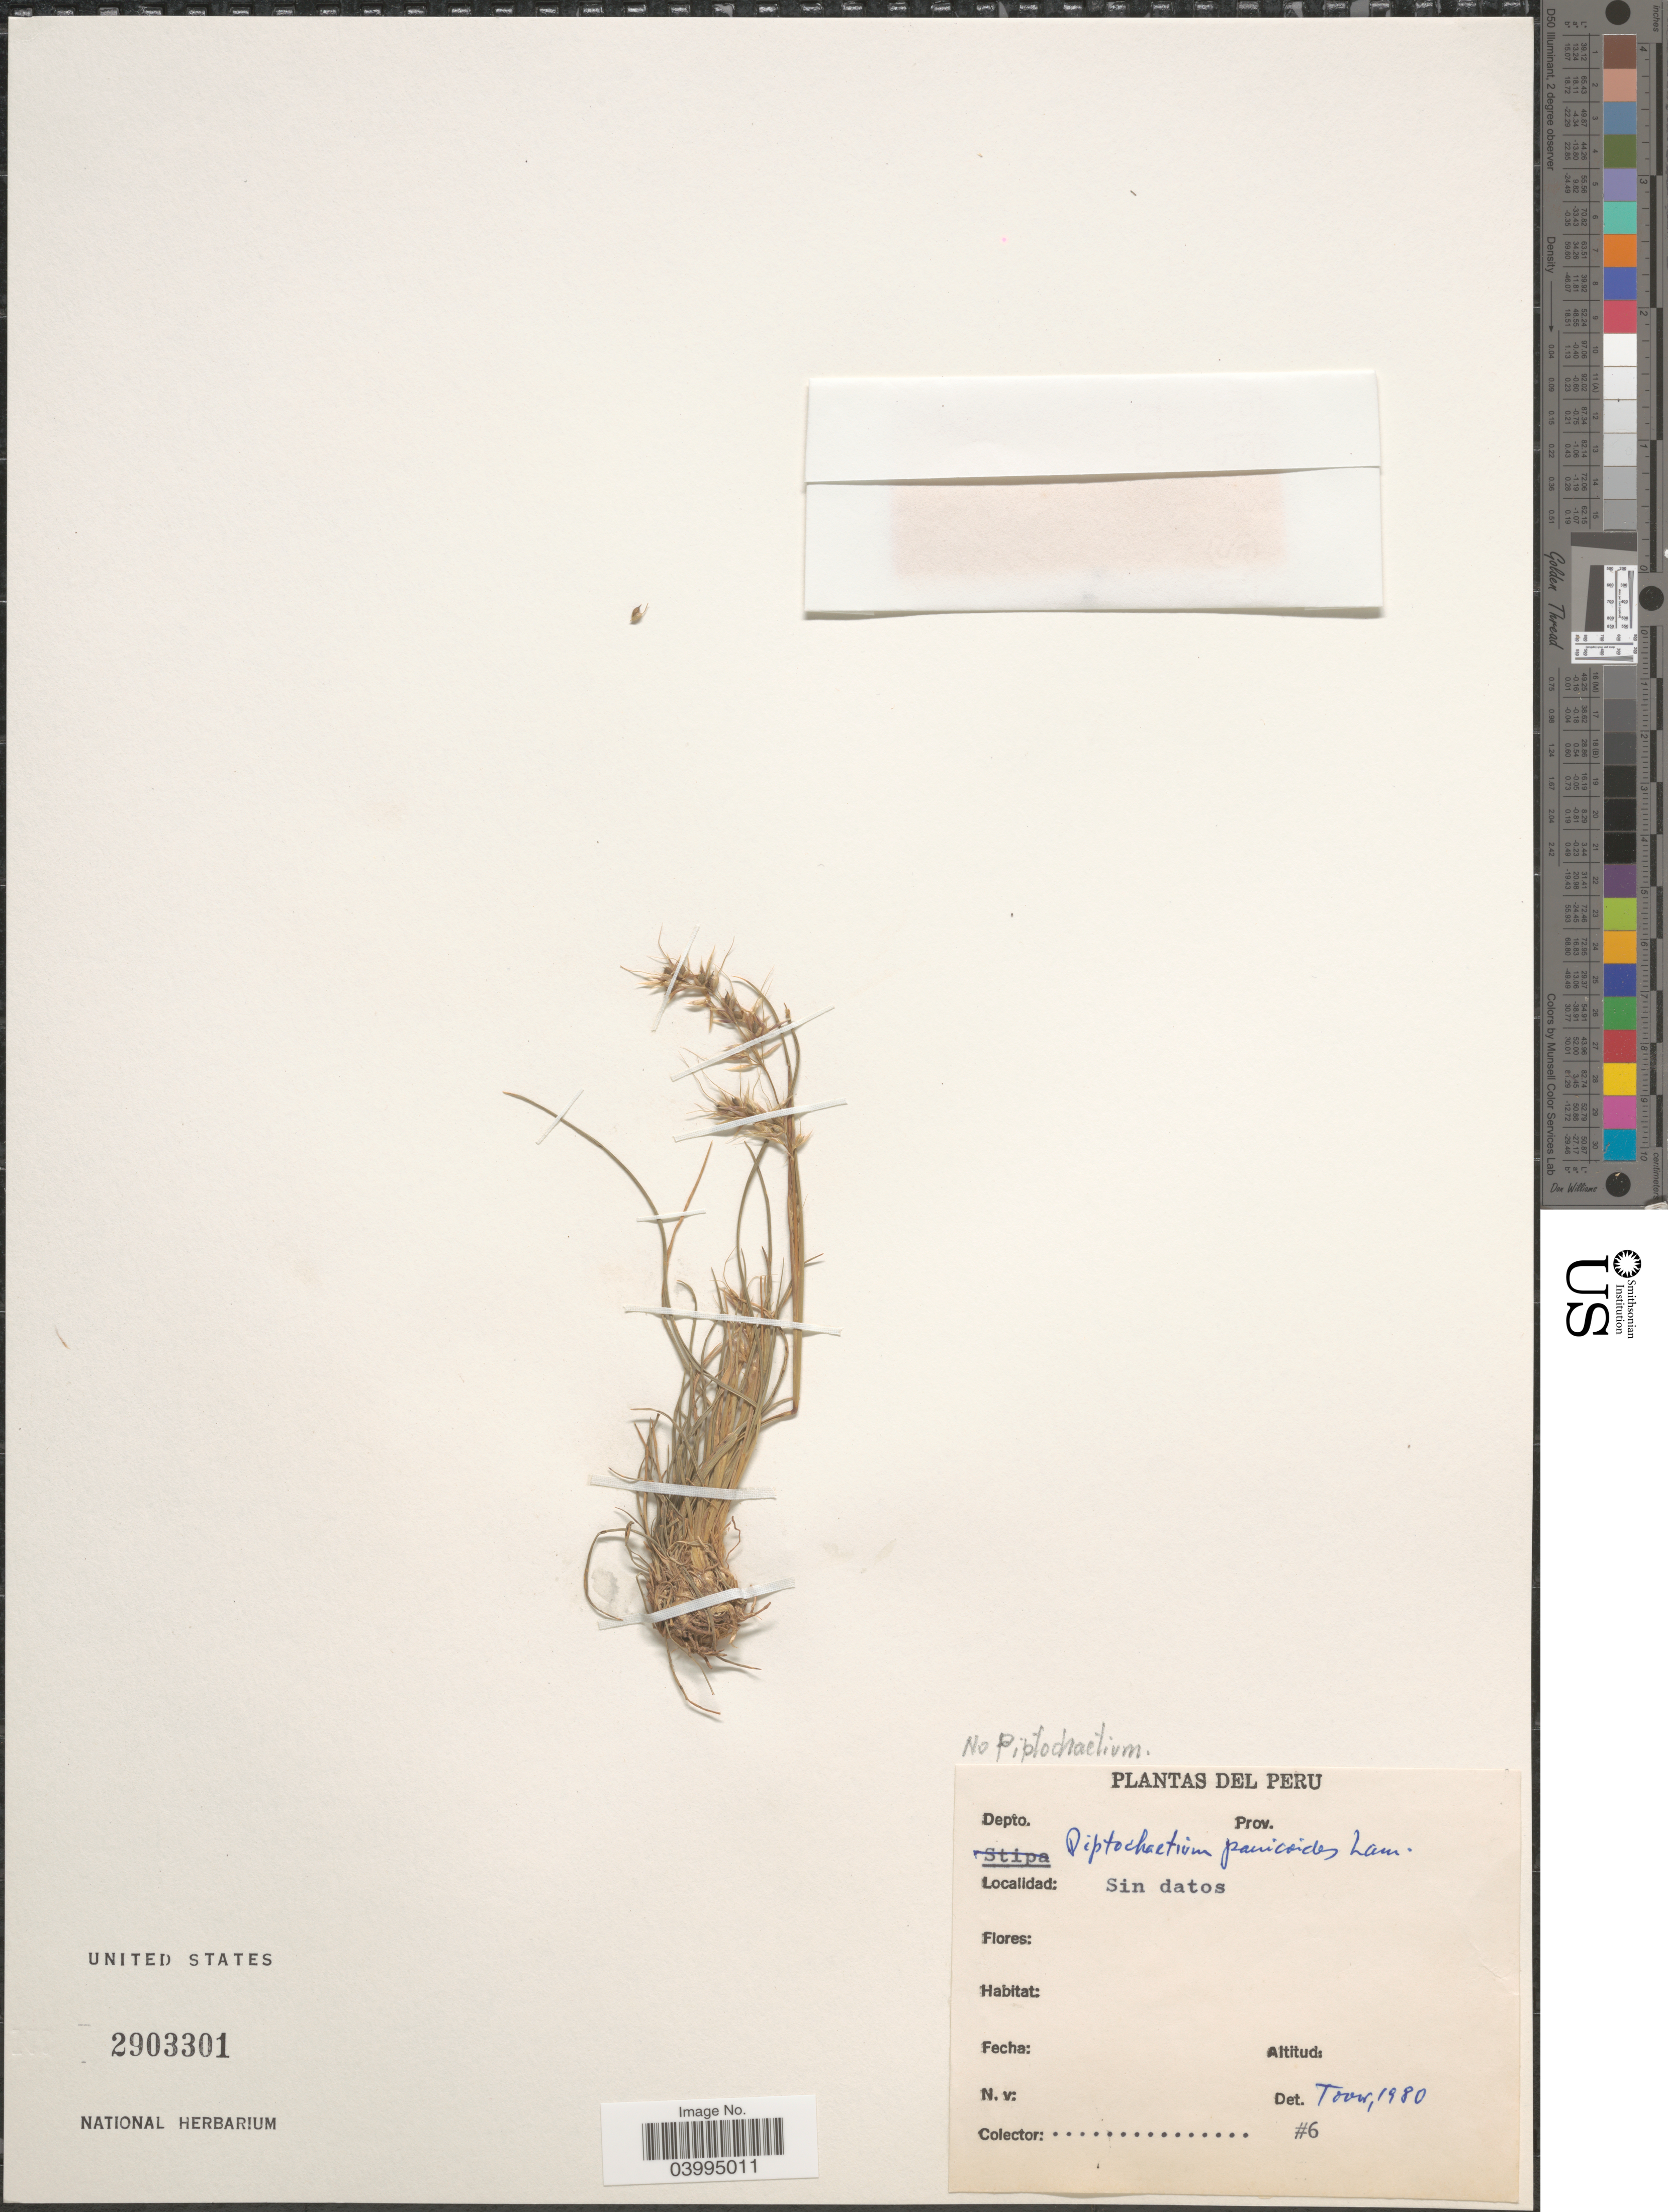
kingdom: Plantae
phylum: Tracheophyta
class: Liliopsida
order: Poales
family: Poaceae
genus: Stipa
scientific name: Stipa sp.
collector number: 6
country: Peru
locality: Sin datos.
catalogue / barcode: US 2903301